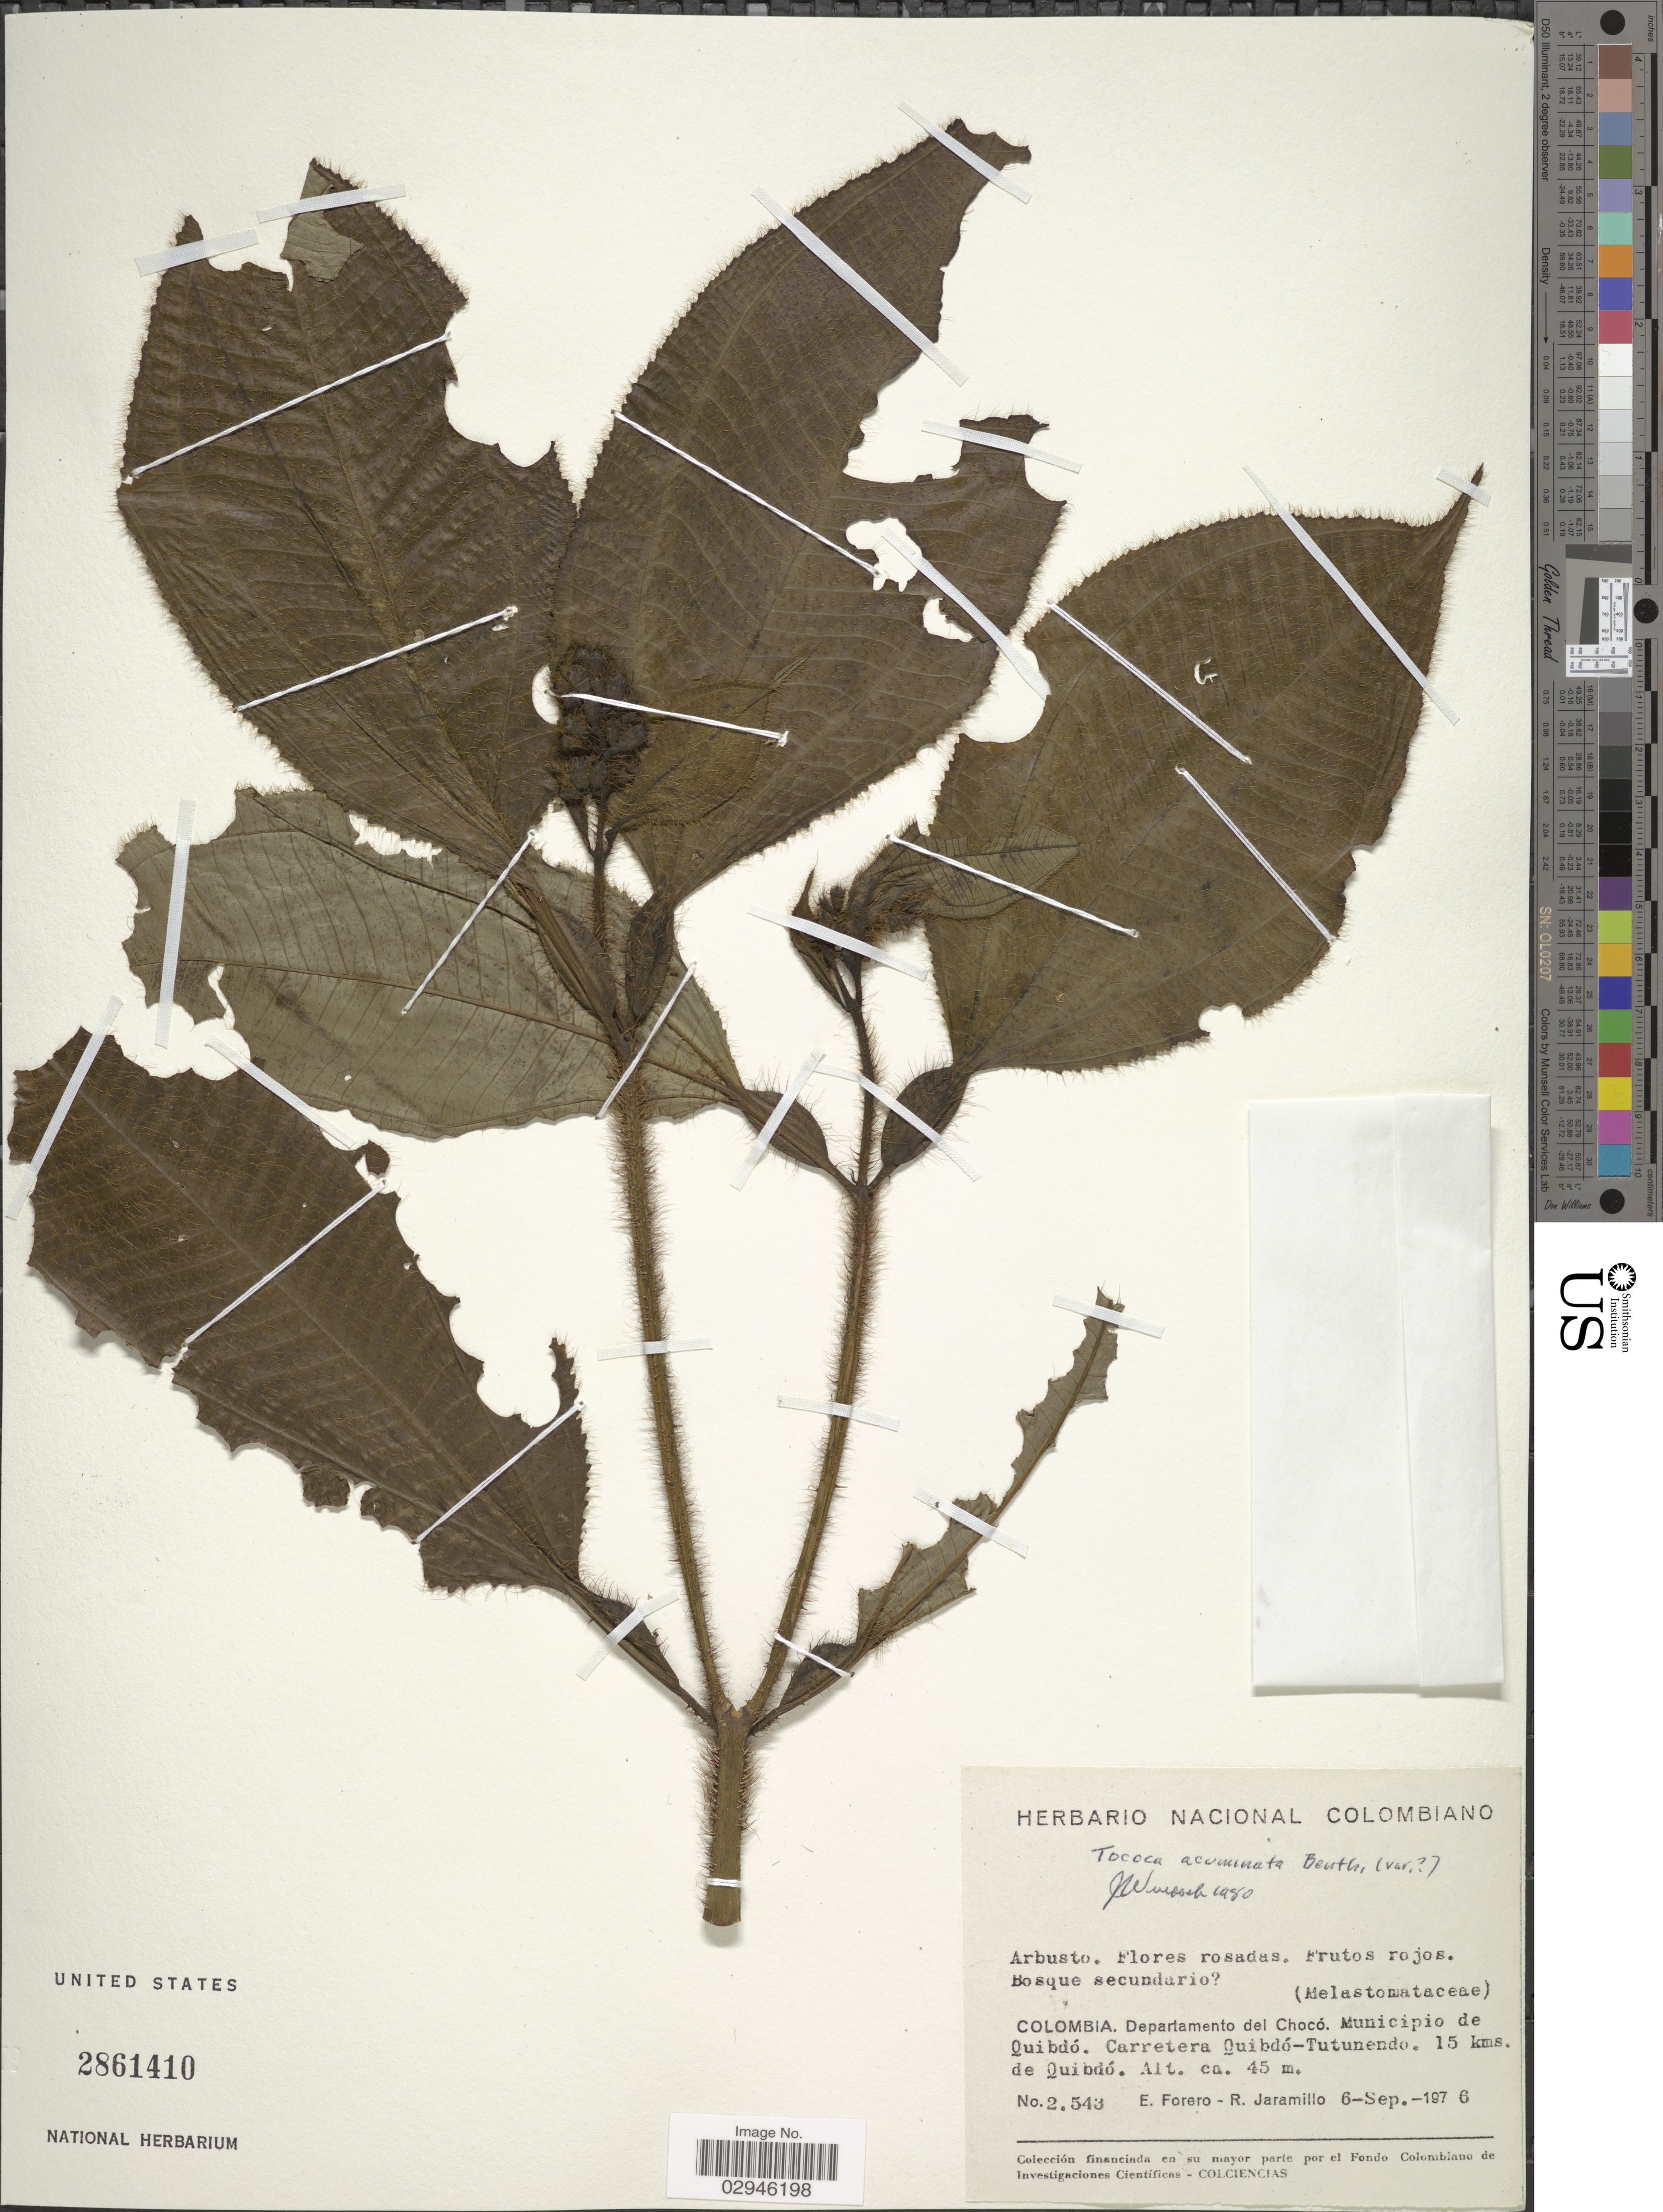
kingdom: Plantae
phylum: Tracheophyta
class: Magnoliopsida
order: Myrtales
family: Melastomataceae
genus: Tococa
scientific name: Tococa acuminata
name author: Benth.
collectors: E. Forero & R. Jaramillo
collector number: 2543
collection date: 1976-09-06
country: Colombia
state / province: Chocó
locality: Departamento del Chocó. Municipio de Quibdó. Carretera Quibdó-Tutunendo. 15 kms. de Quibdó.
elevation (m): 45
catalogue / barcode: US 2861410